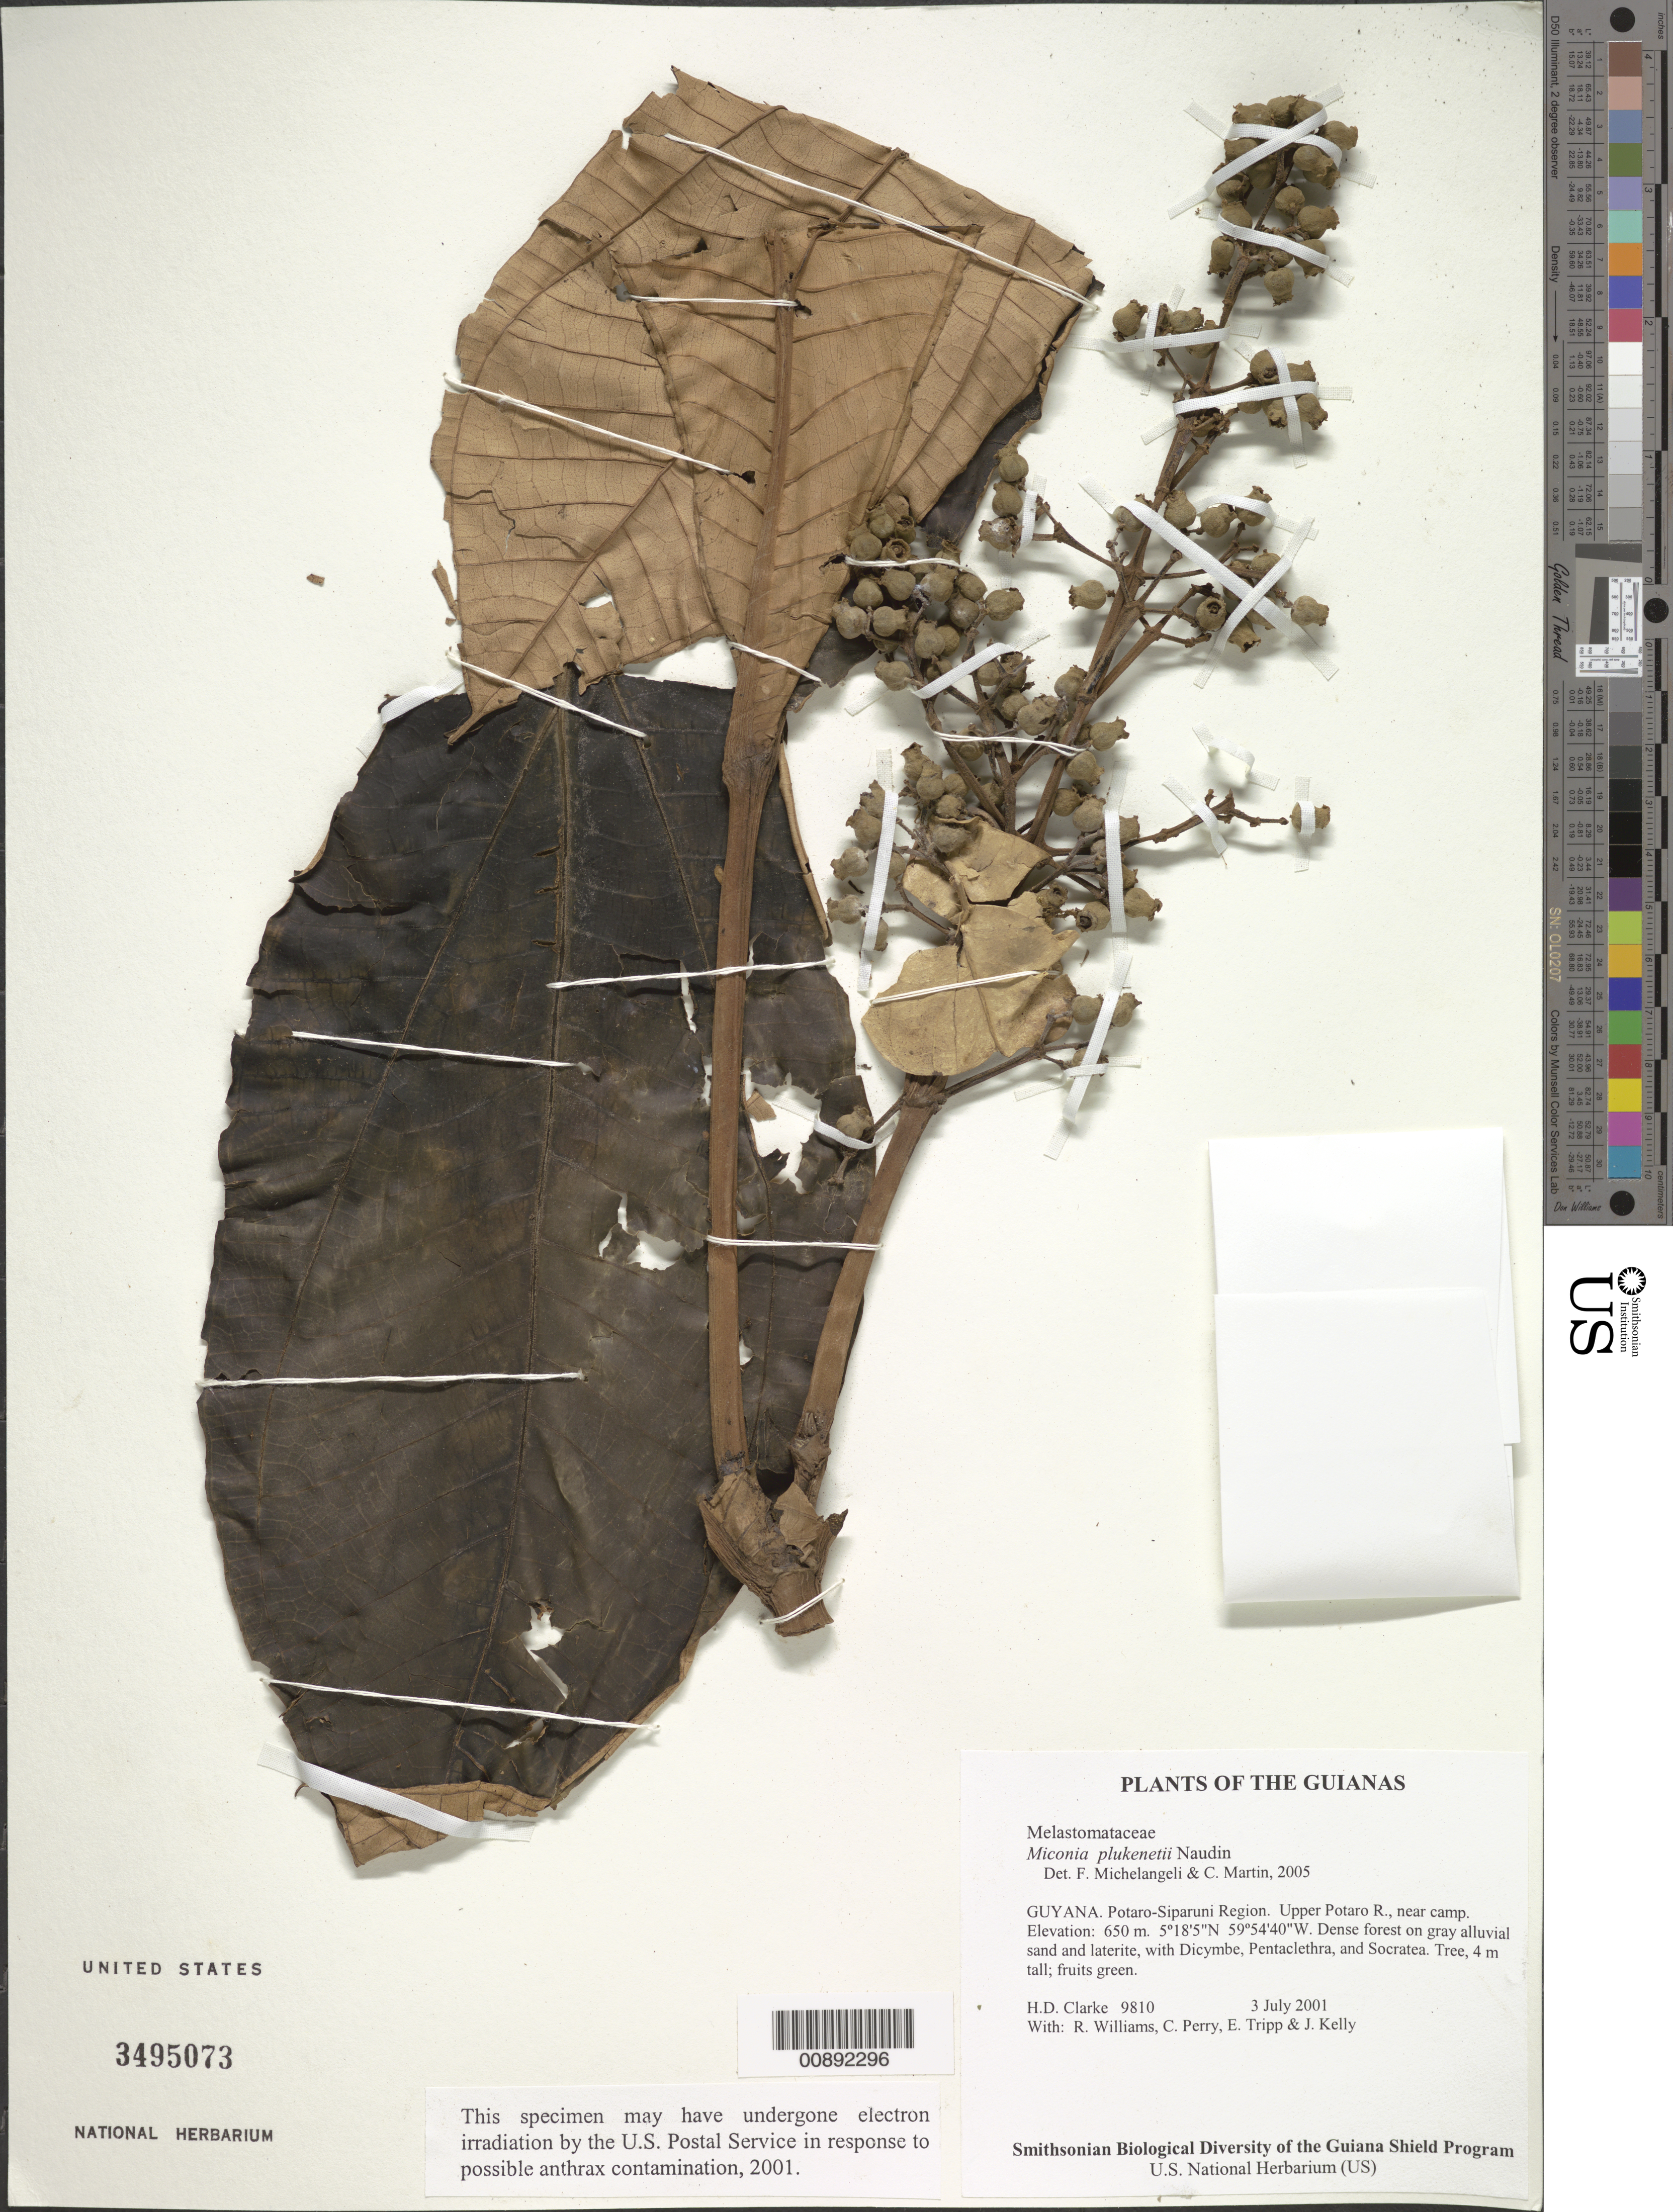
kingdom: Plantae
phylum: Tracheophyta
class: Magnoliopsida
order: Myrtales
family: Melastomataceae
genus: Miconia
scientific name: Miconia plukenetii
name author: Naudin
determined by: Michelangeli, F. A.; Martin, C.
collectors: H. D. Clarke, R. Williams, C. Perry, E. Tripp & J. Kelly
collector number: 9810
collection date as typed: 3 July 2001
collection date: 2001-07-03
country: Guyana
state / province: Potaro-Siparuni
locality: Upper Potaro R., near camp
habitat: Dense forest on gray alluvial sand and laterite, with Dicymbe, Pentaclethra, and Socratea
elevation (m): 650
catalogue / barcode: US 3495073